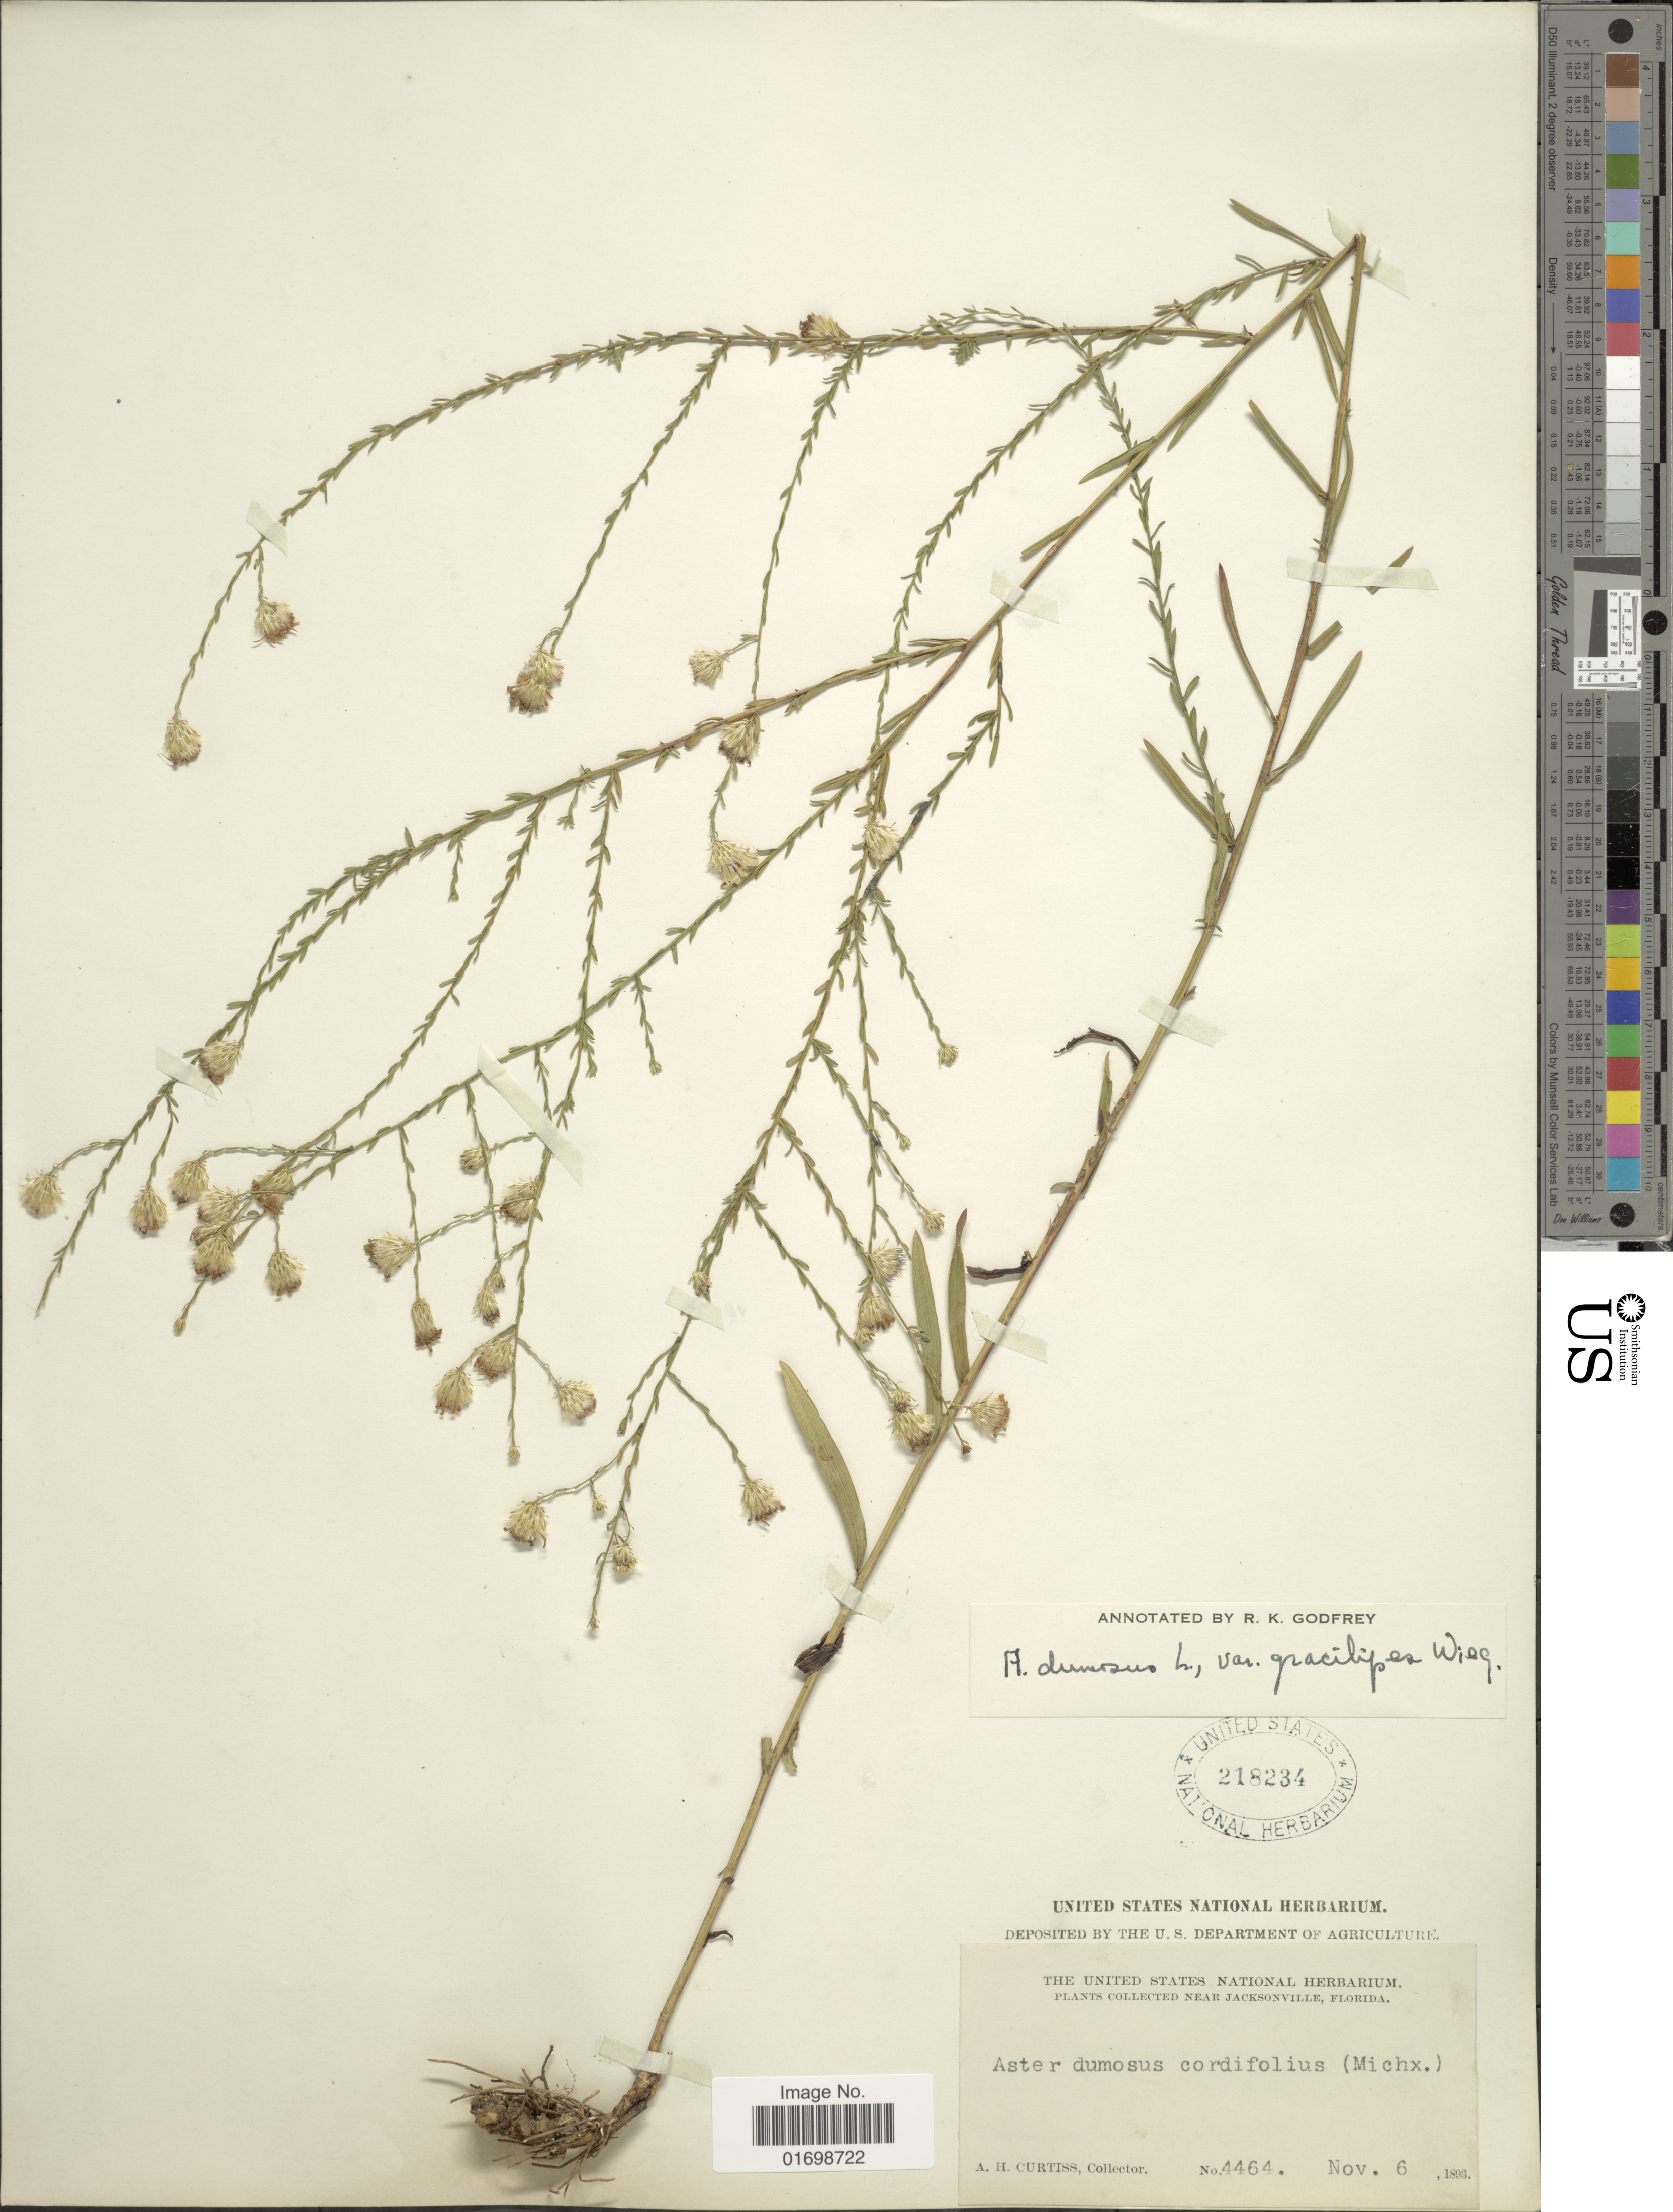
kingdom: Plantae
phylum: Tracheophyta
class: Magnoliopsida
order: Asterales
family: Asteraceae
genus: Symphyotrichum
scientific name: Symphyotrichum dumosum var. gracilipes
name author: (Wiegand) G.L. Nesom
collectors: A. H. Curtiss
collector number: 4464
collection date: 1893-11-06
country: United States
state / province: Florida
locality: Near Jacksonville,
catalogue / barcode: US 218234